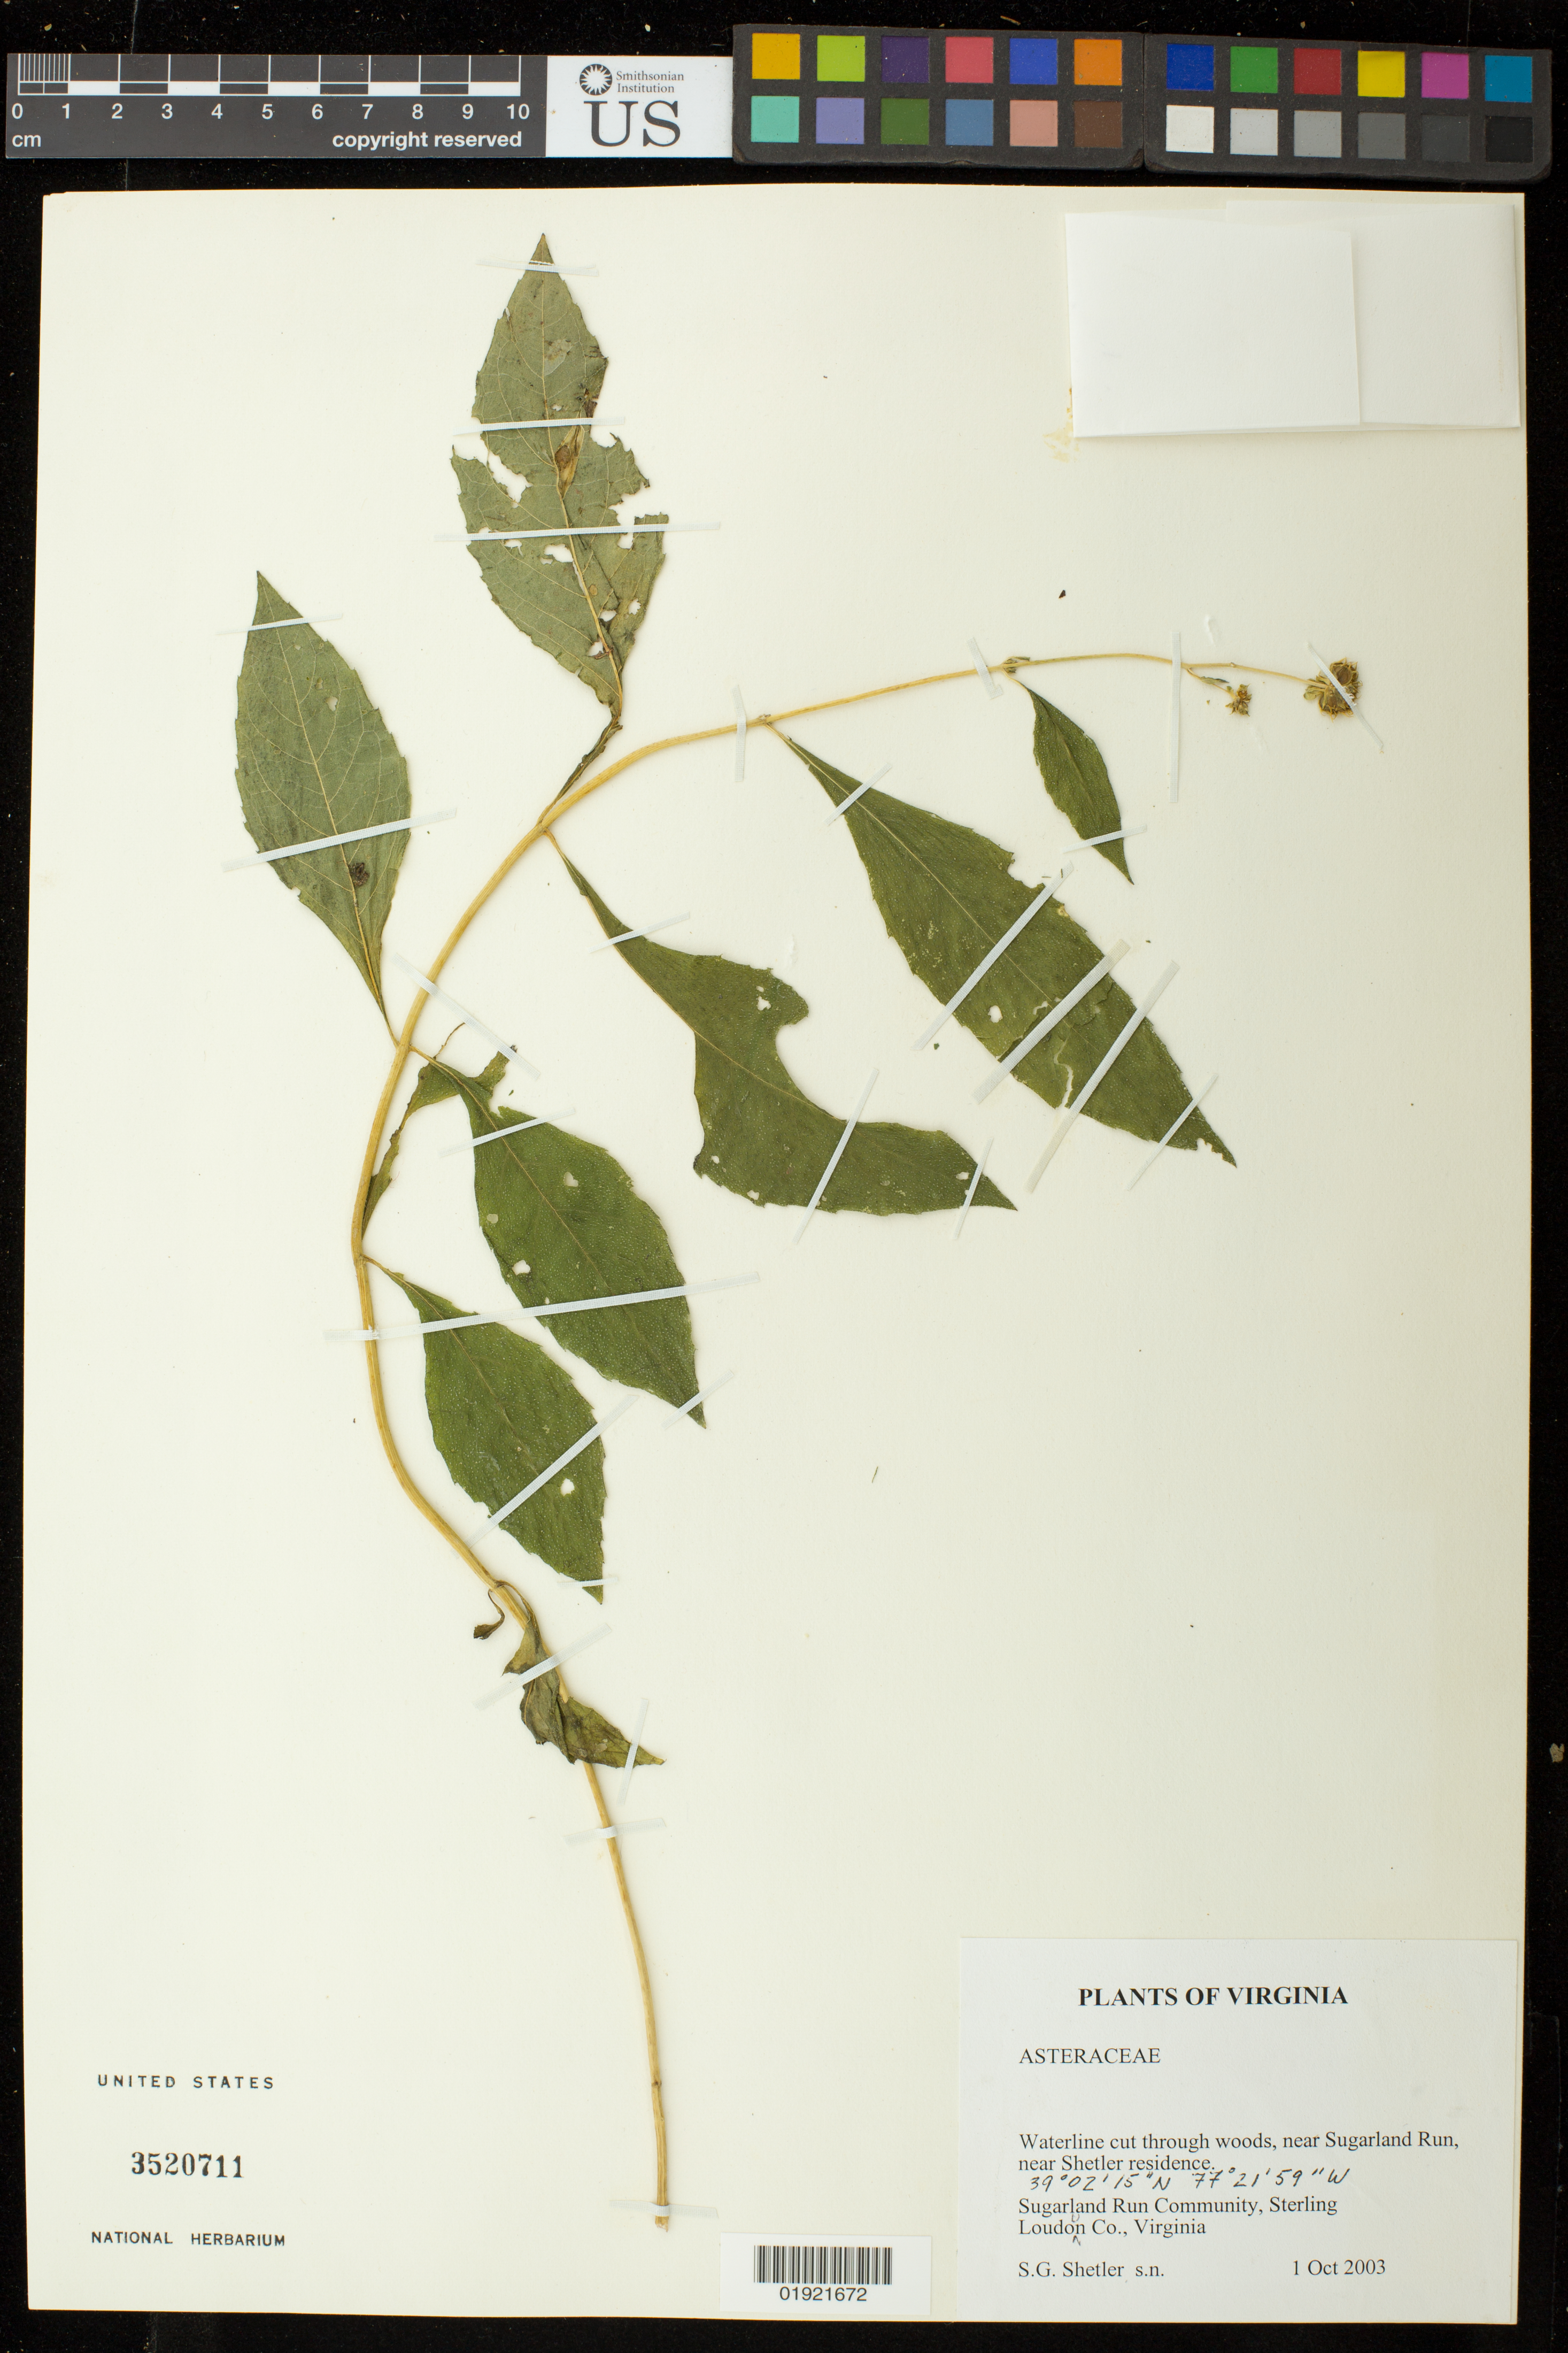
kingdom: Plantae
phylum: Tracheophyta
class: Magnoliopsida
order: Asterales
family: Asteraceae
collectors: S. Shetler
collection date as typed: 1 Oct 2003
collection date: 2003-10-01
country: United States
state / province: Virginia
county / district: Loudoun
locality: Sugarland Run Community, Sterling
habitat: Waterline cut through woods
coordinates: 39 02 15 N, 77 21 59 W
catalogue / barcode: US 3520711